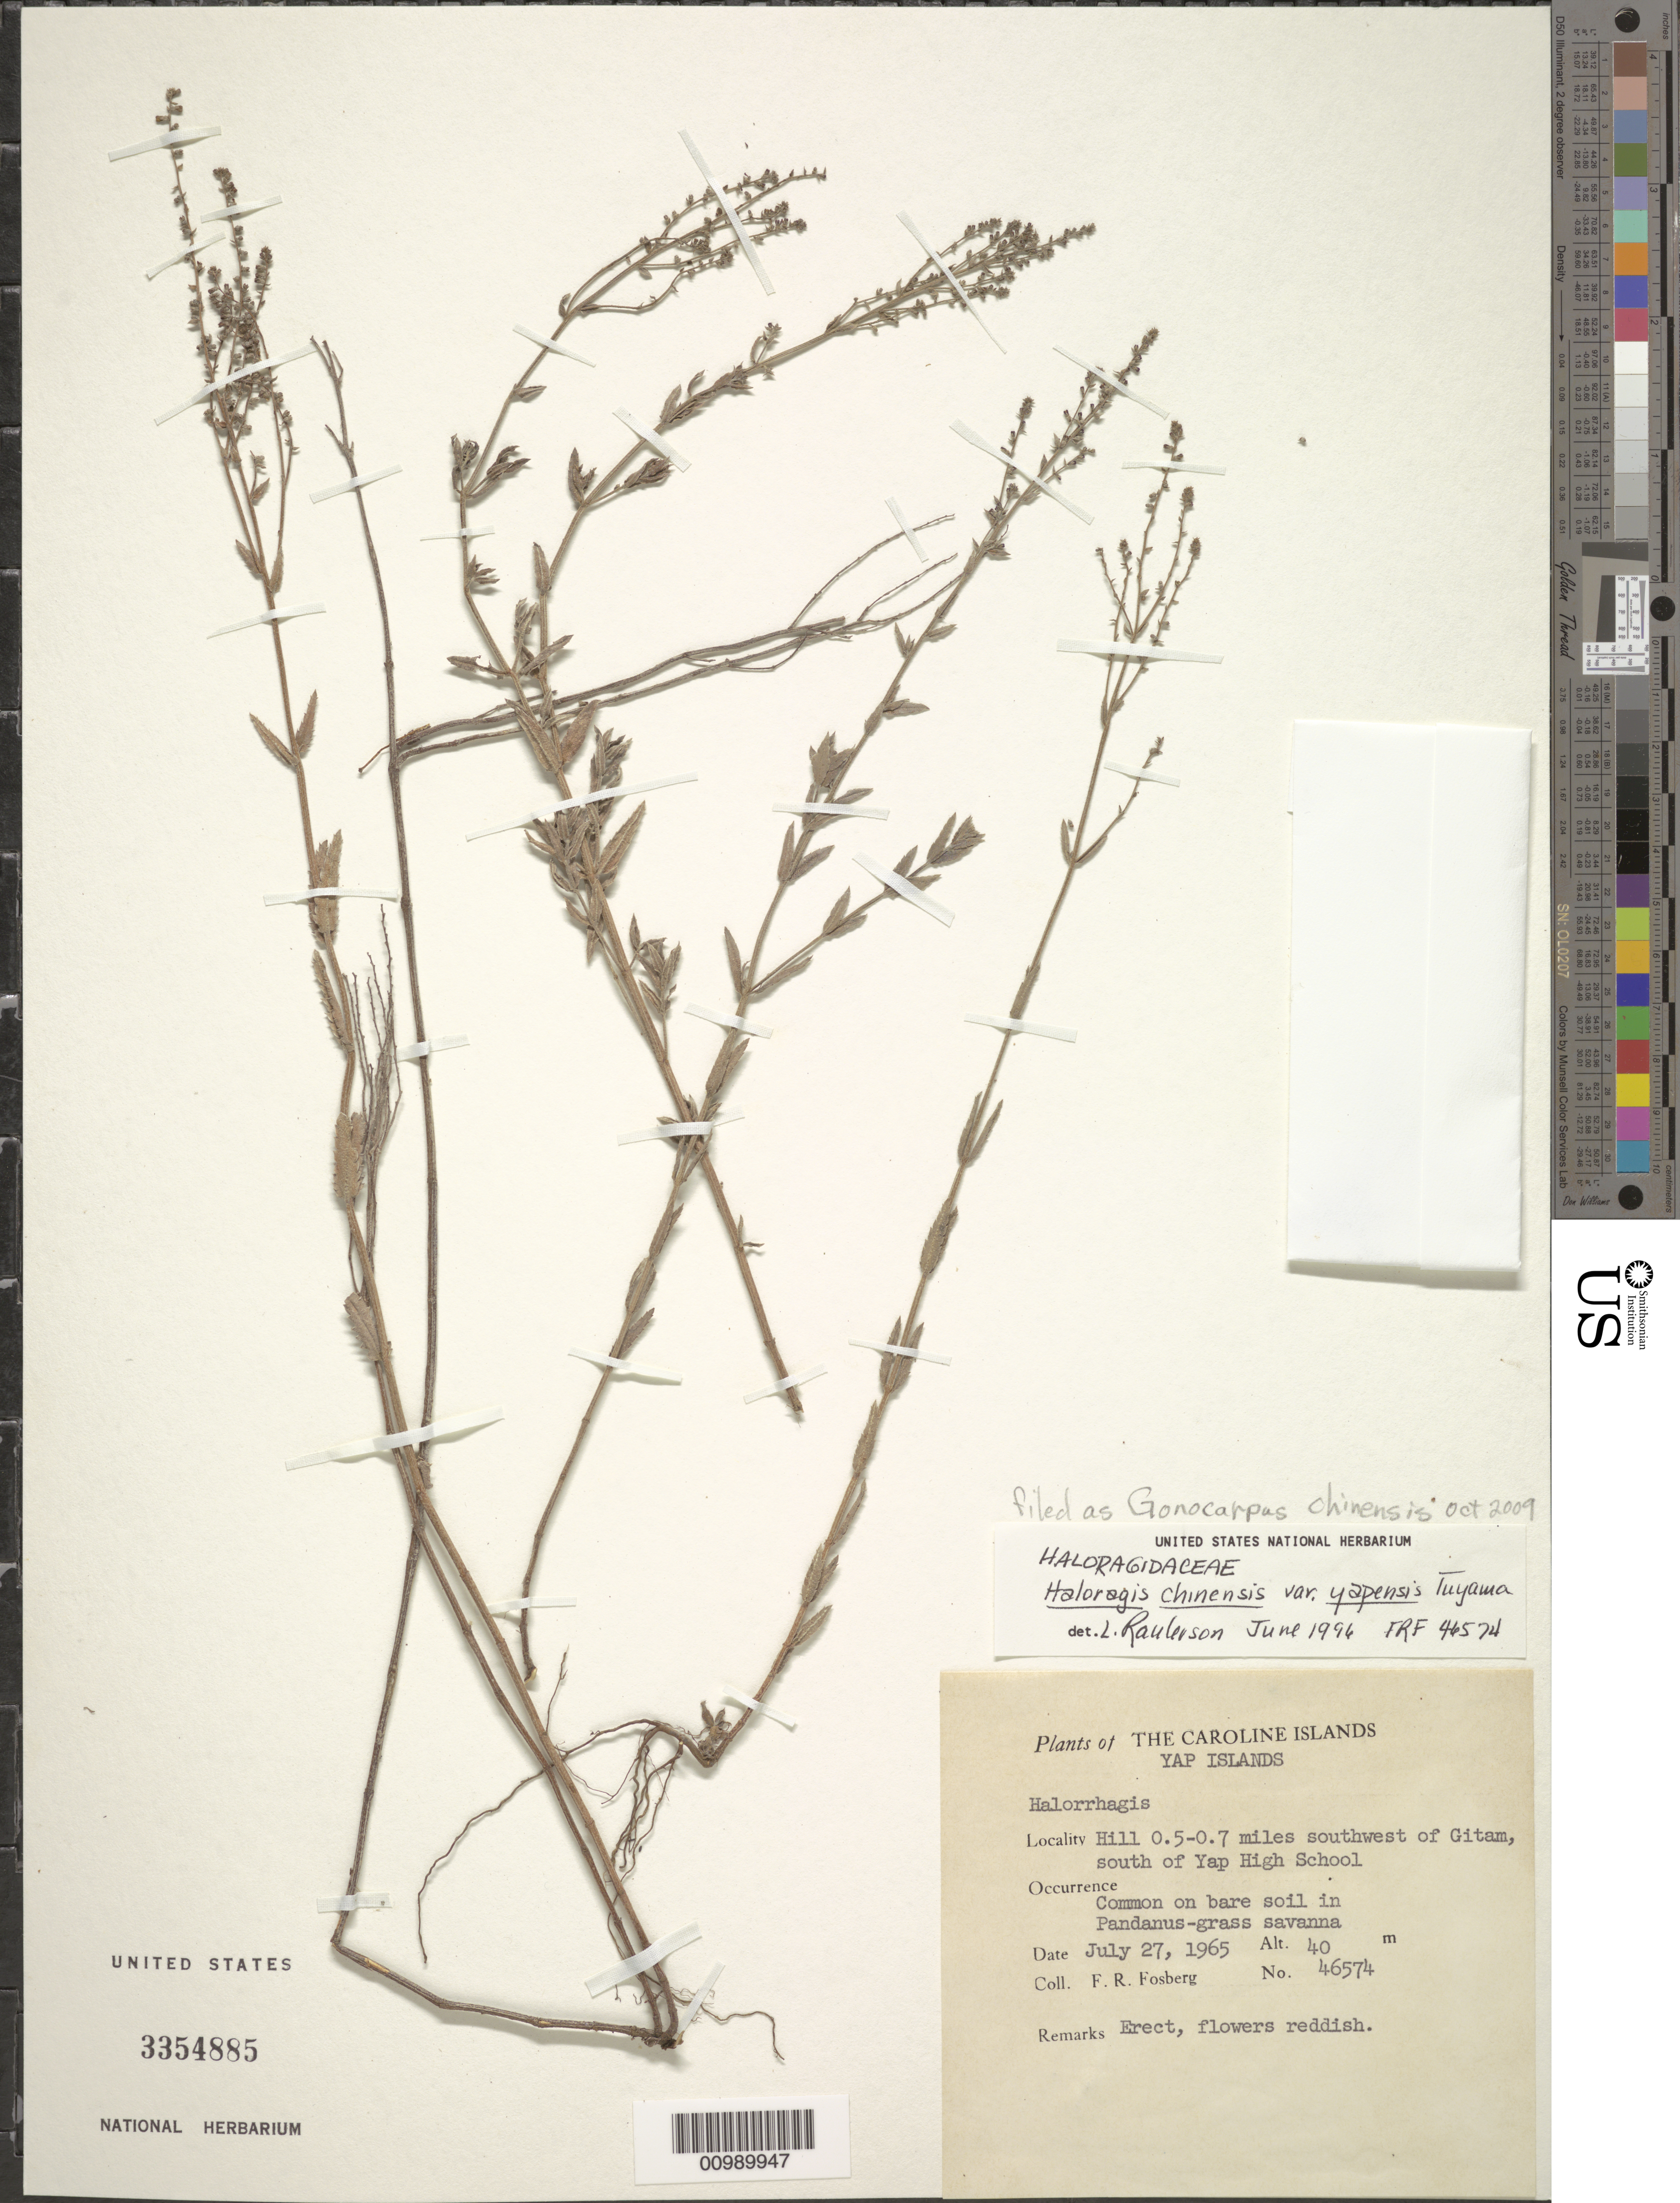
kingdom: Plantae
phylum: Tracheophyta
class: Magnoliopsida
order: Saxifragales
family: Haloragaceae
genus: Gonocarpus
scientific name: Gonocarpus chinensis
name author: (Lour.) Orchard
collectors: F. R. Fosberg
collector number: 46574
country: Micronesia, Federated States of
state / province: Yap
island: Yap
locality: SW of Yap High School. Dalipebinaw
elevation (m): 40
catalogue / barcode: US 3354885